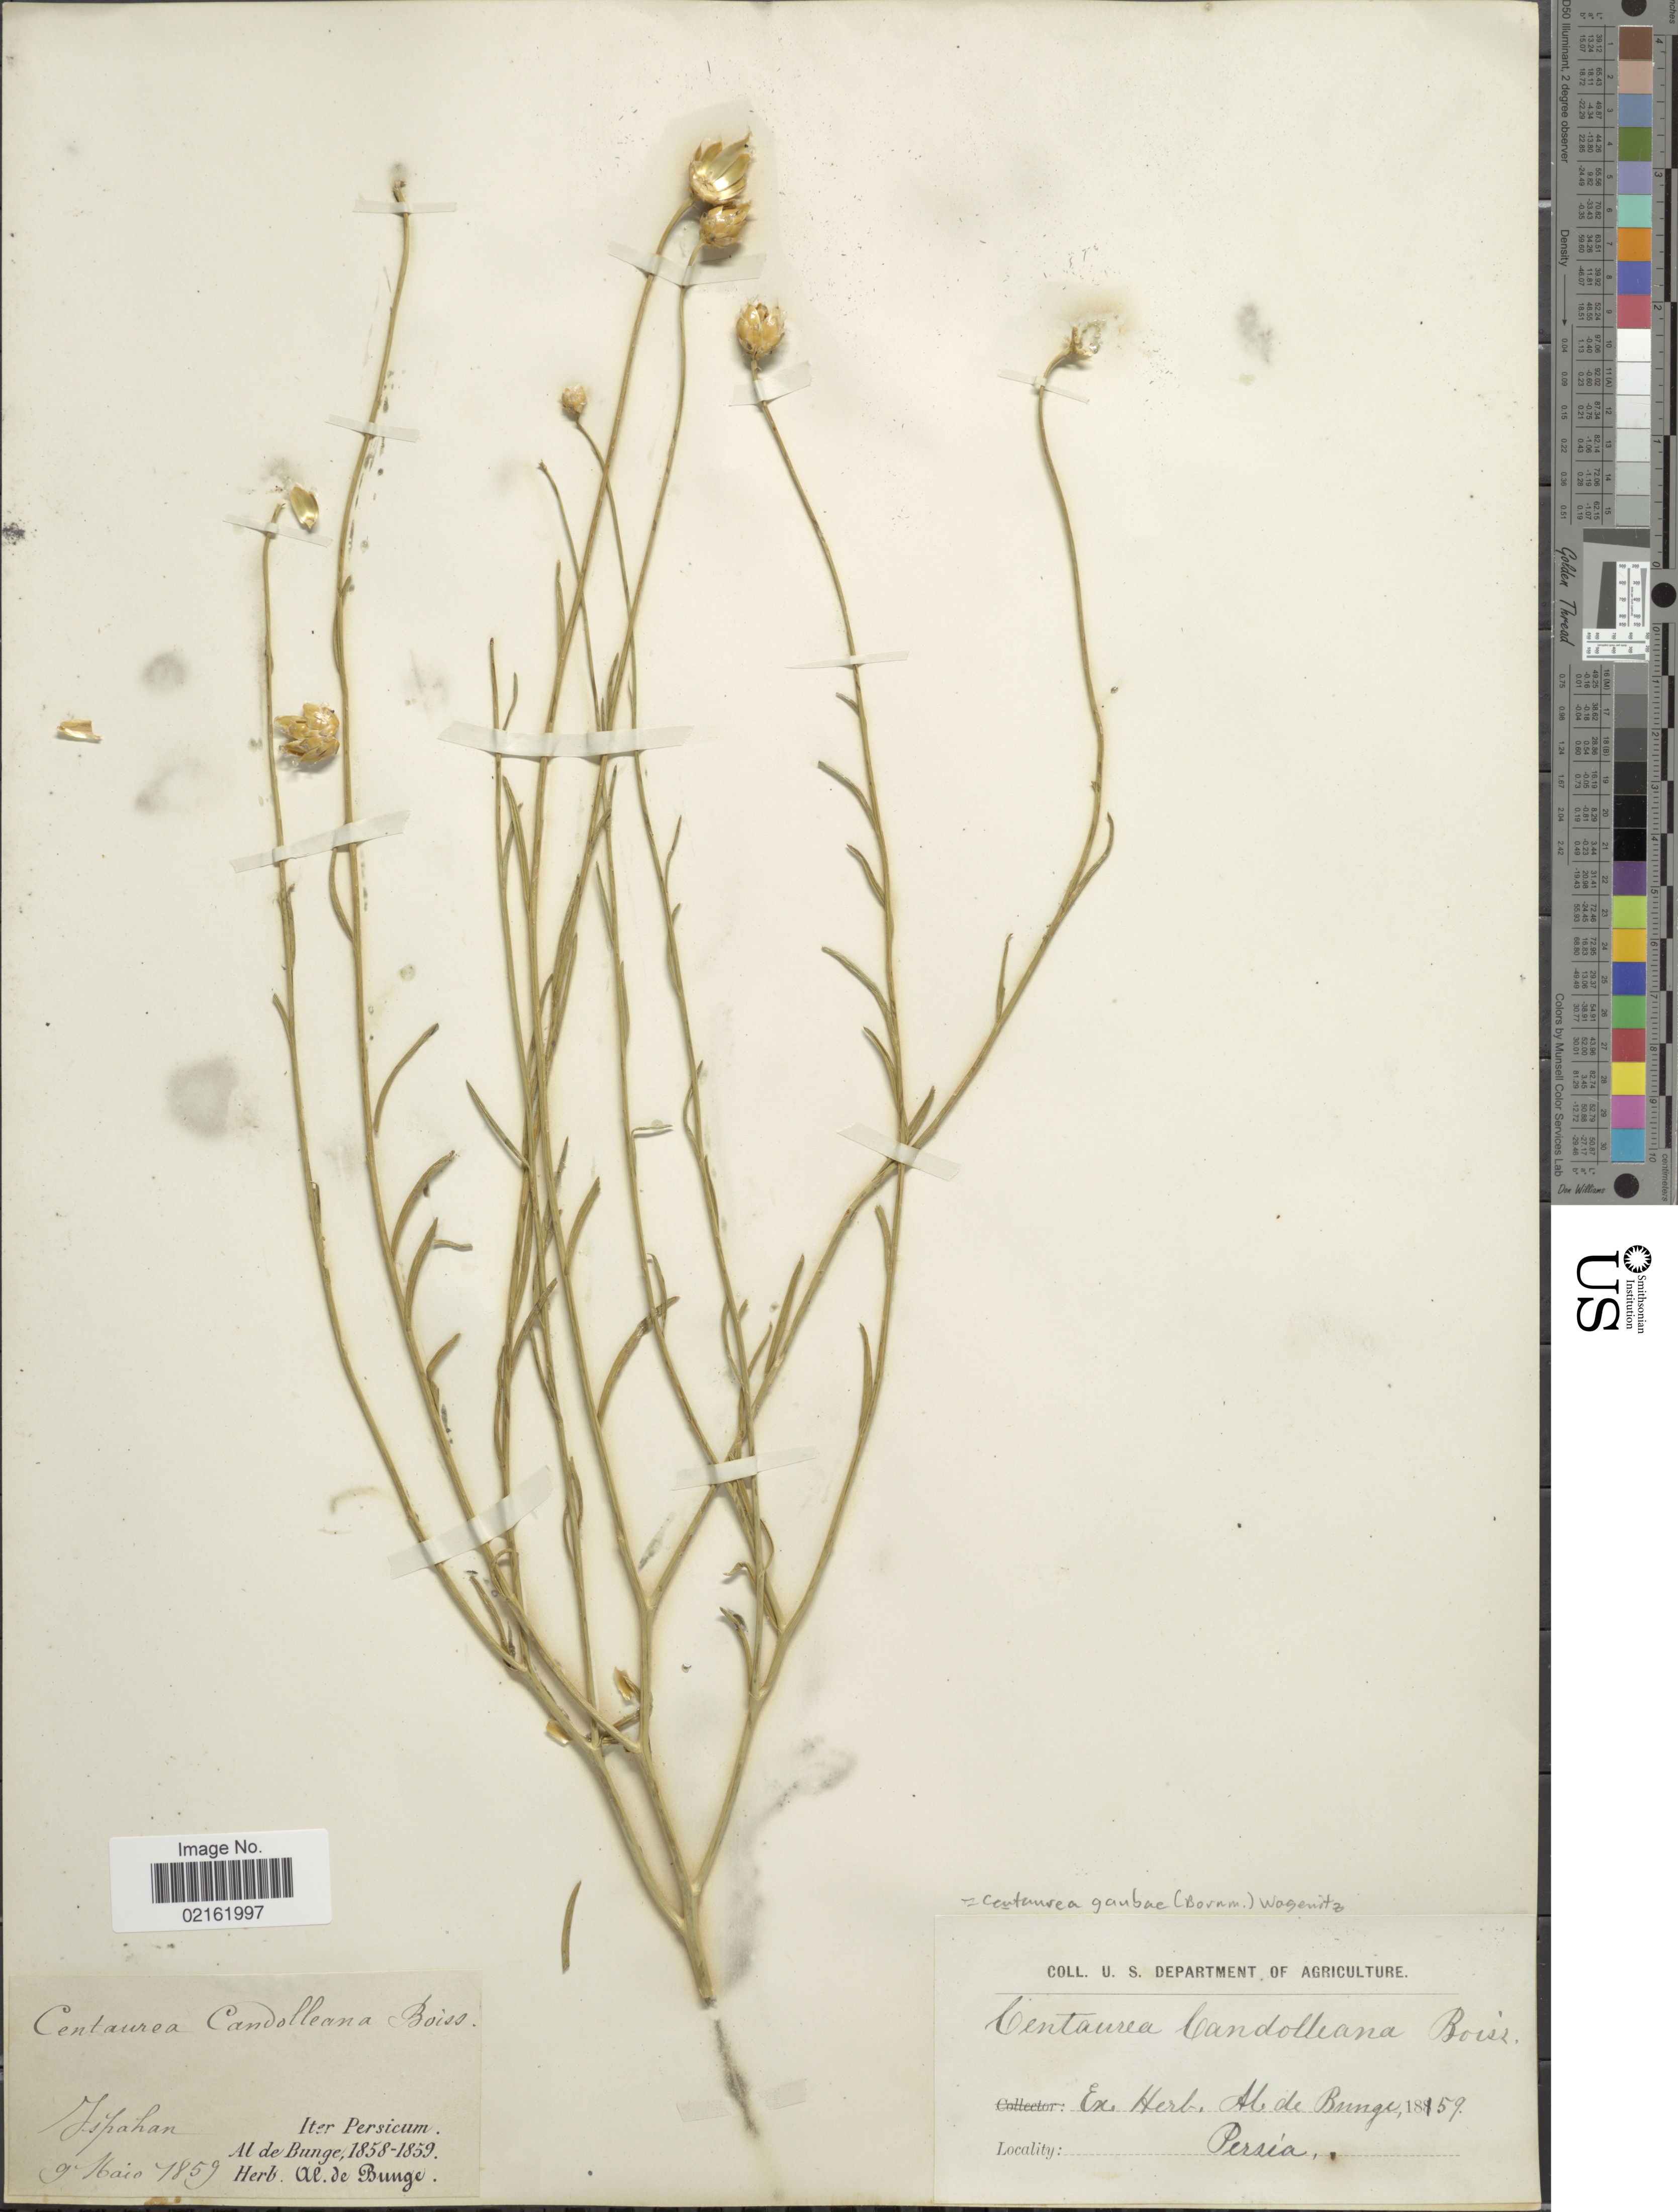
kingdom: Plantae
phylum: Tracheophyta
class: Magnoliopsida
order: Asterales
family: Asteraceae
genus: Centaurea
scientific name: Centaurea gaubae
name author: (Bornm.) Wagenitz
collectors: ex herb. Al. de Bung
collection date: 1859-05-09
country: Iran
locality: Persia, Lifahan [interpreted]